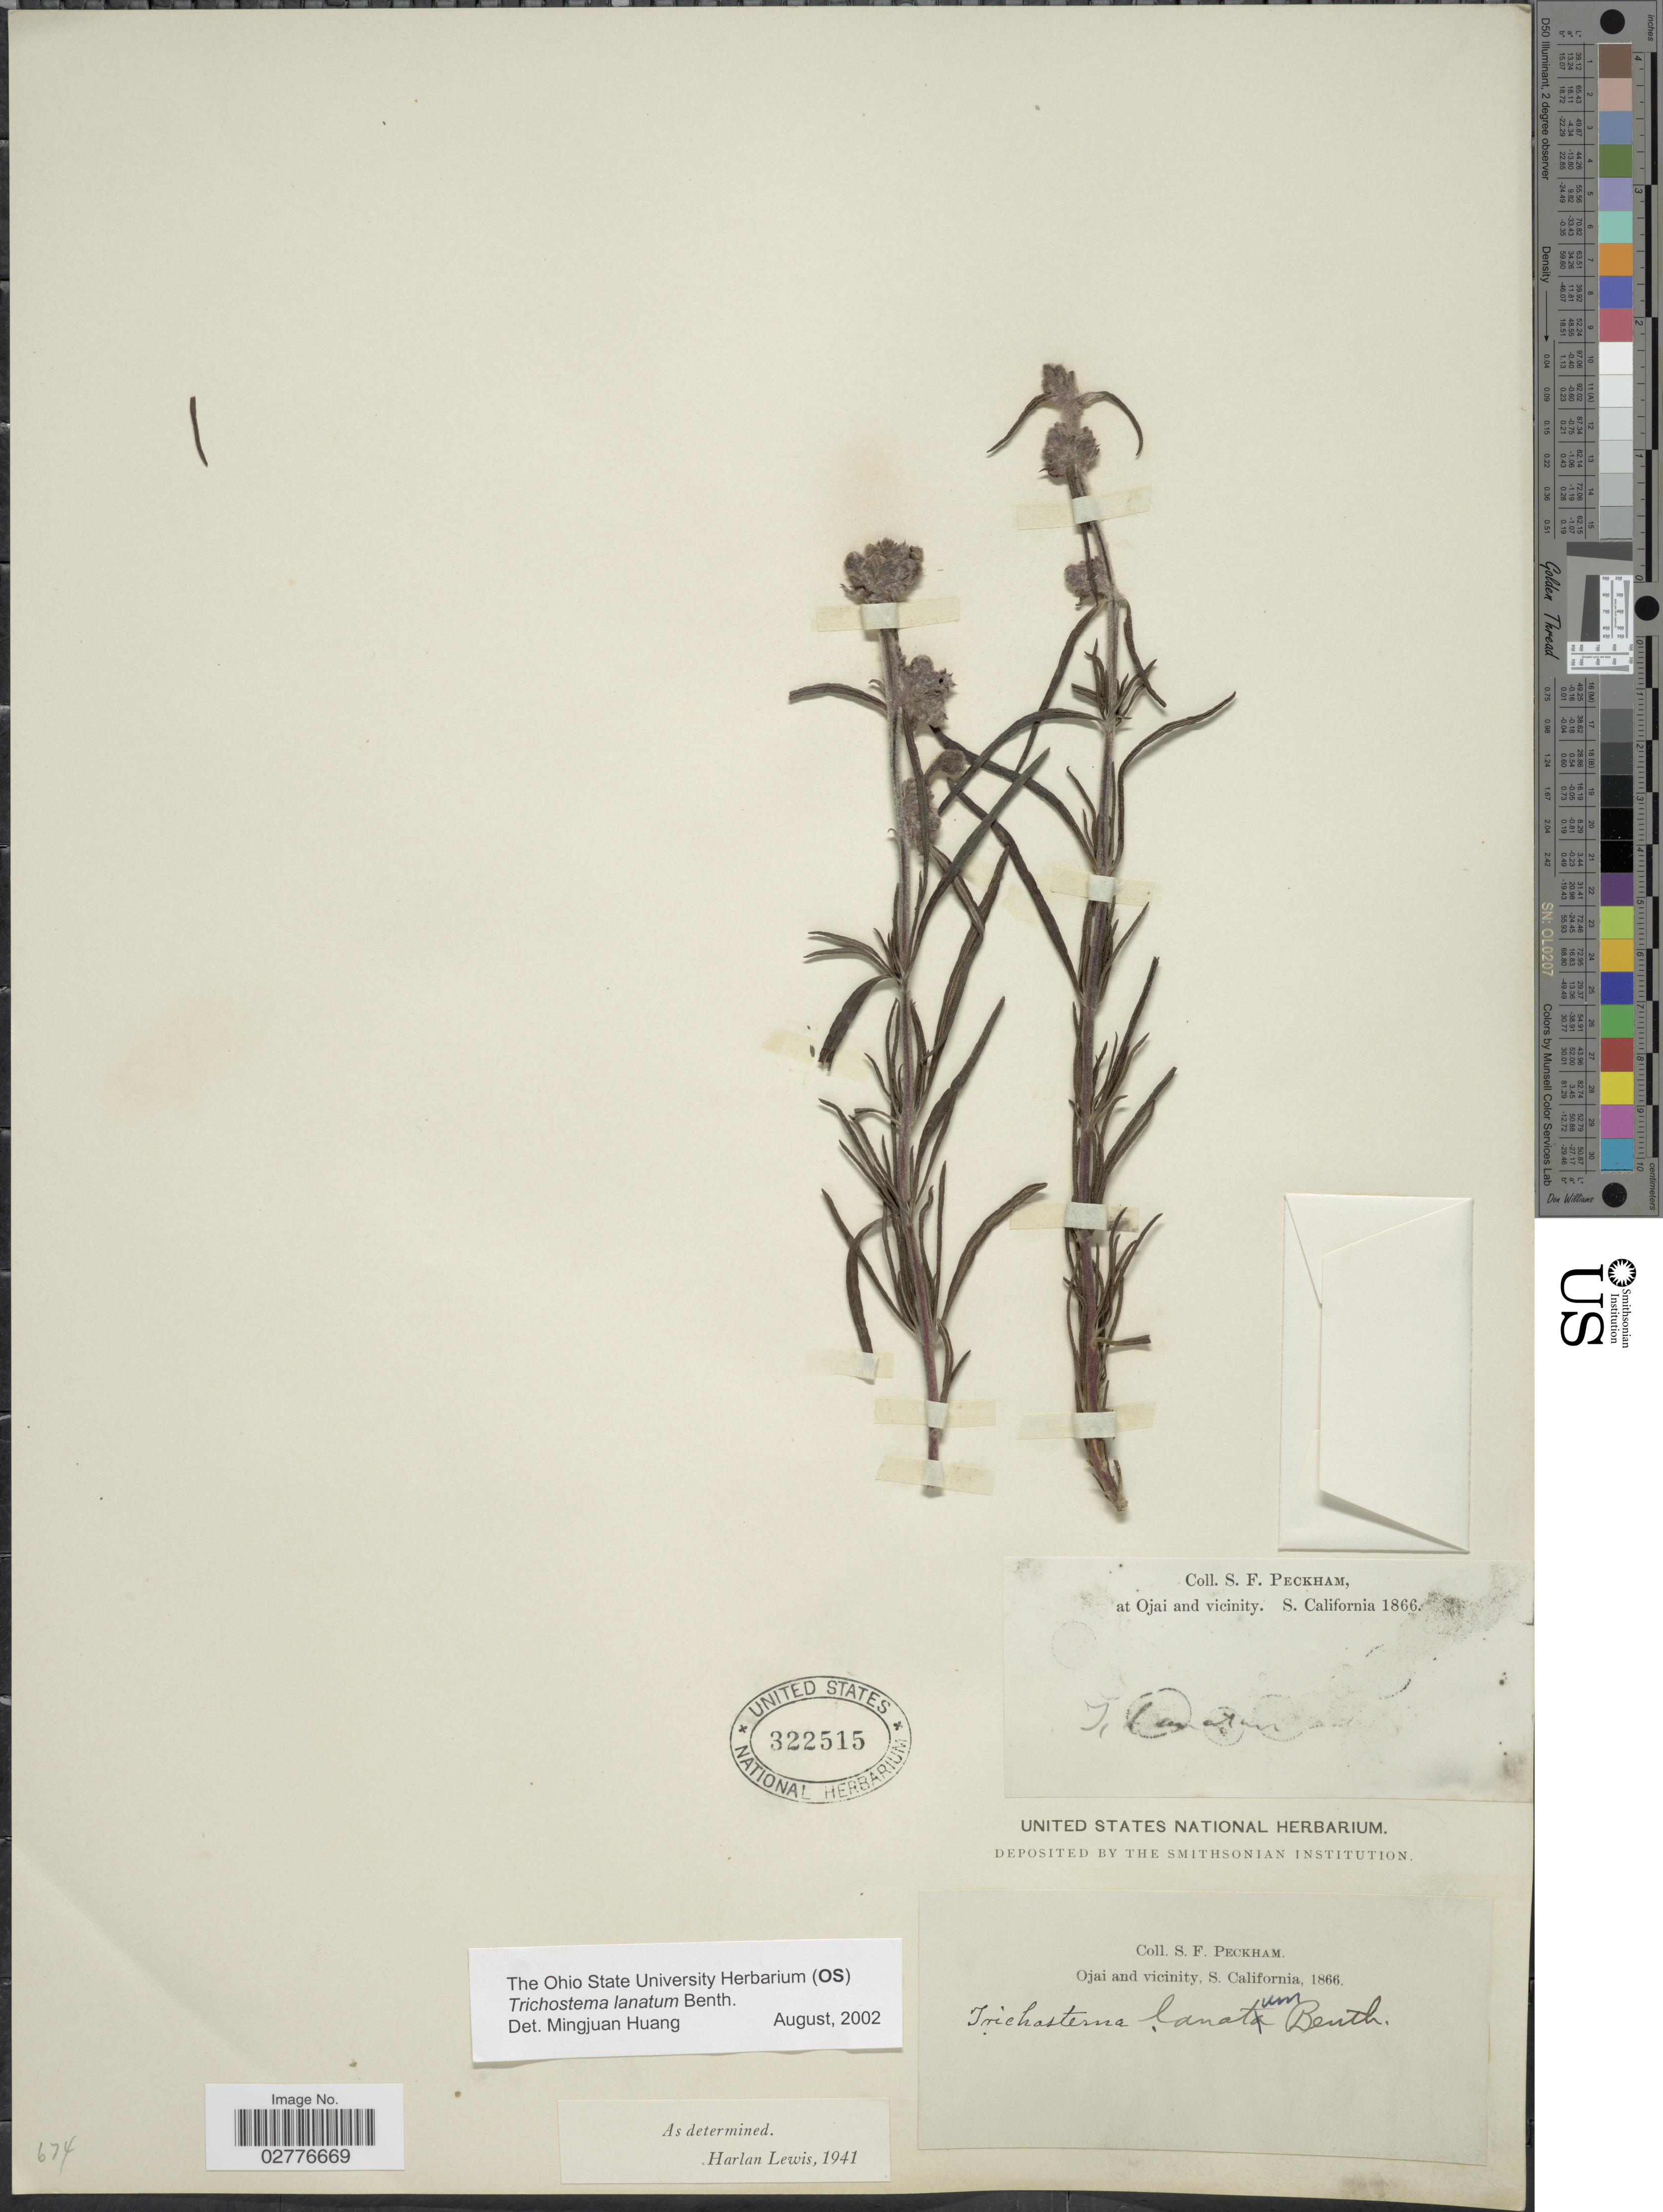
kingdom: Plantae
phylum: Tracheophyta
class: Magnoliopsida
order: Lamiales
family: Lamiaceae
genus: Trichostema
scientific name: Trichostema lanatum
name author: Benth.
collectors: S. Peckham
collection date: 1866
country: United States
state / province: California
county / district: Ventura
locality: Ojai and vicinity, S. California.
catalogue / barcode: US 322515